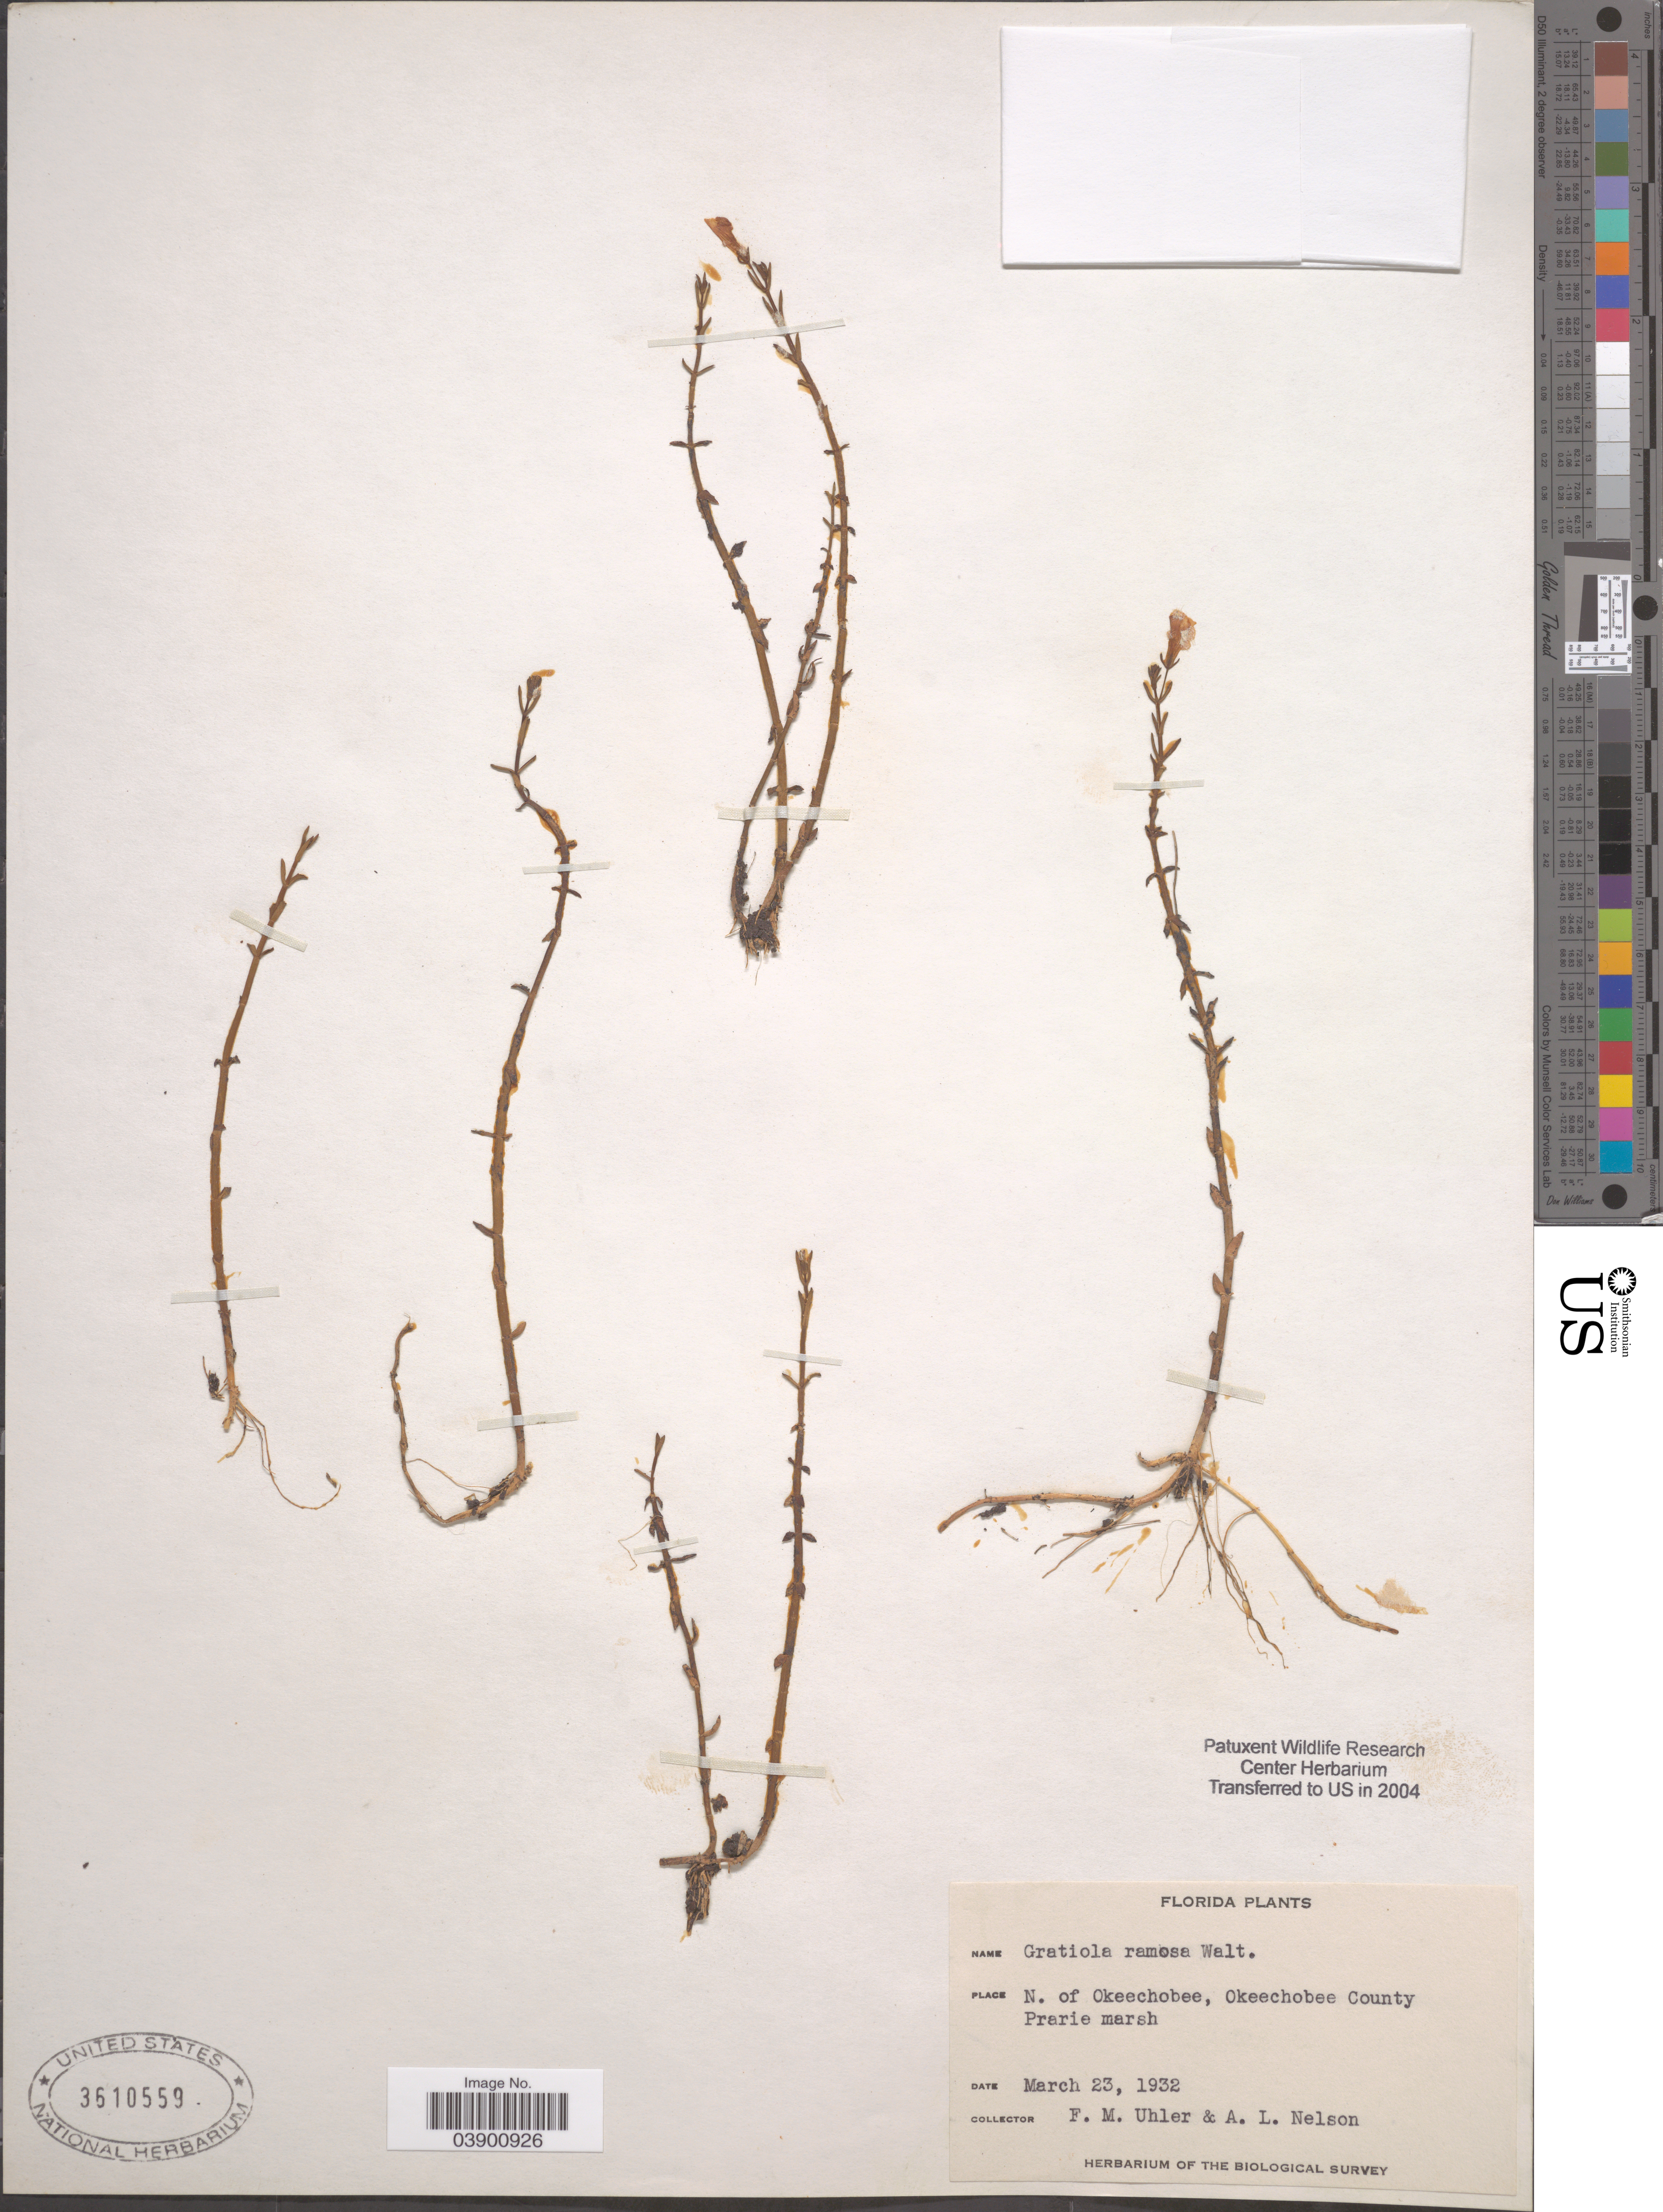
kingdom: Plantae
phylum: Tracheophyta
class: Magnoliopsida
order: Lamiales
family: Plantaginaceae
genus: Gratiola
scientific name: Gratiola ramosa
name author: Walter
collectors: F. M. Uhler & A. L. Nelson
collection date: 1932-03-23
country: United States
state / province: Florida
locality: N. of Okeechobee, Okeechobee County Prairie marsh.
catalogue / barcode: US 3610559